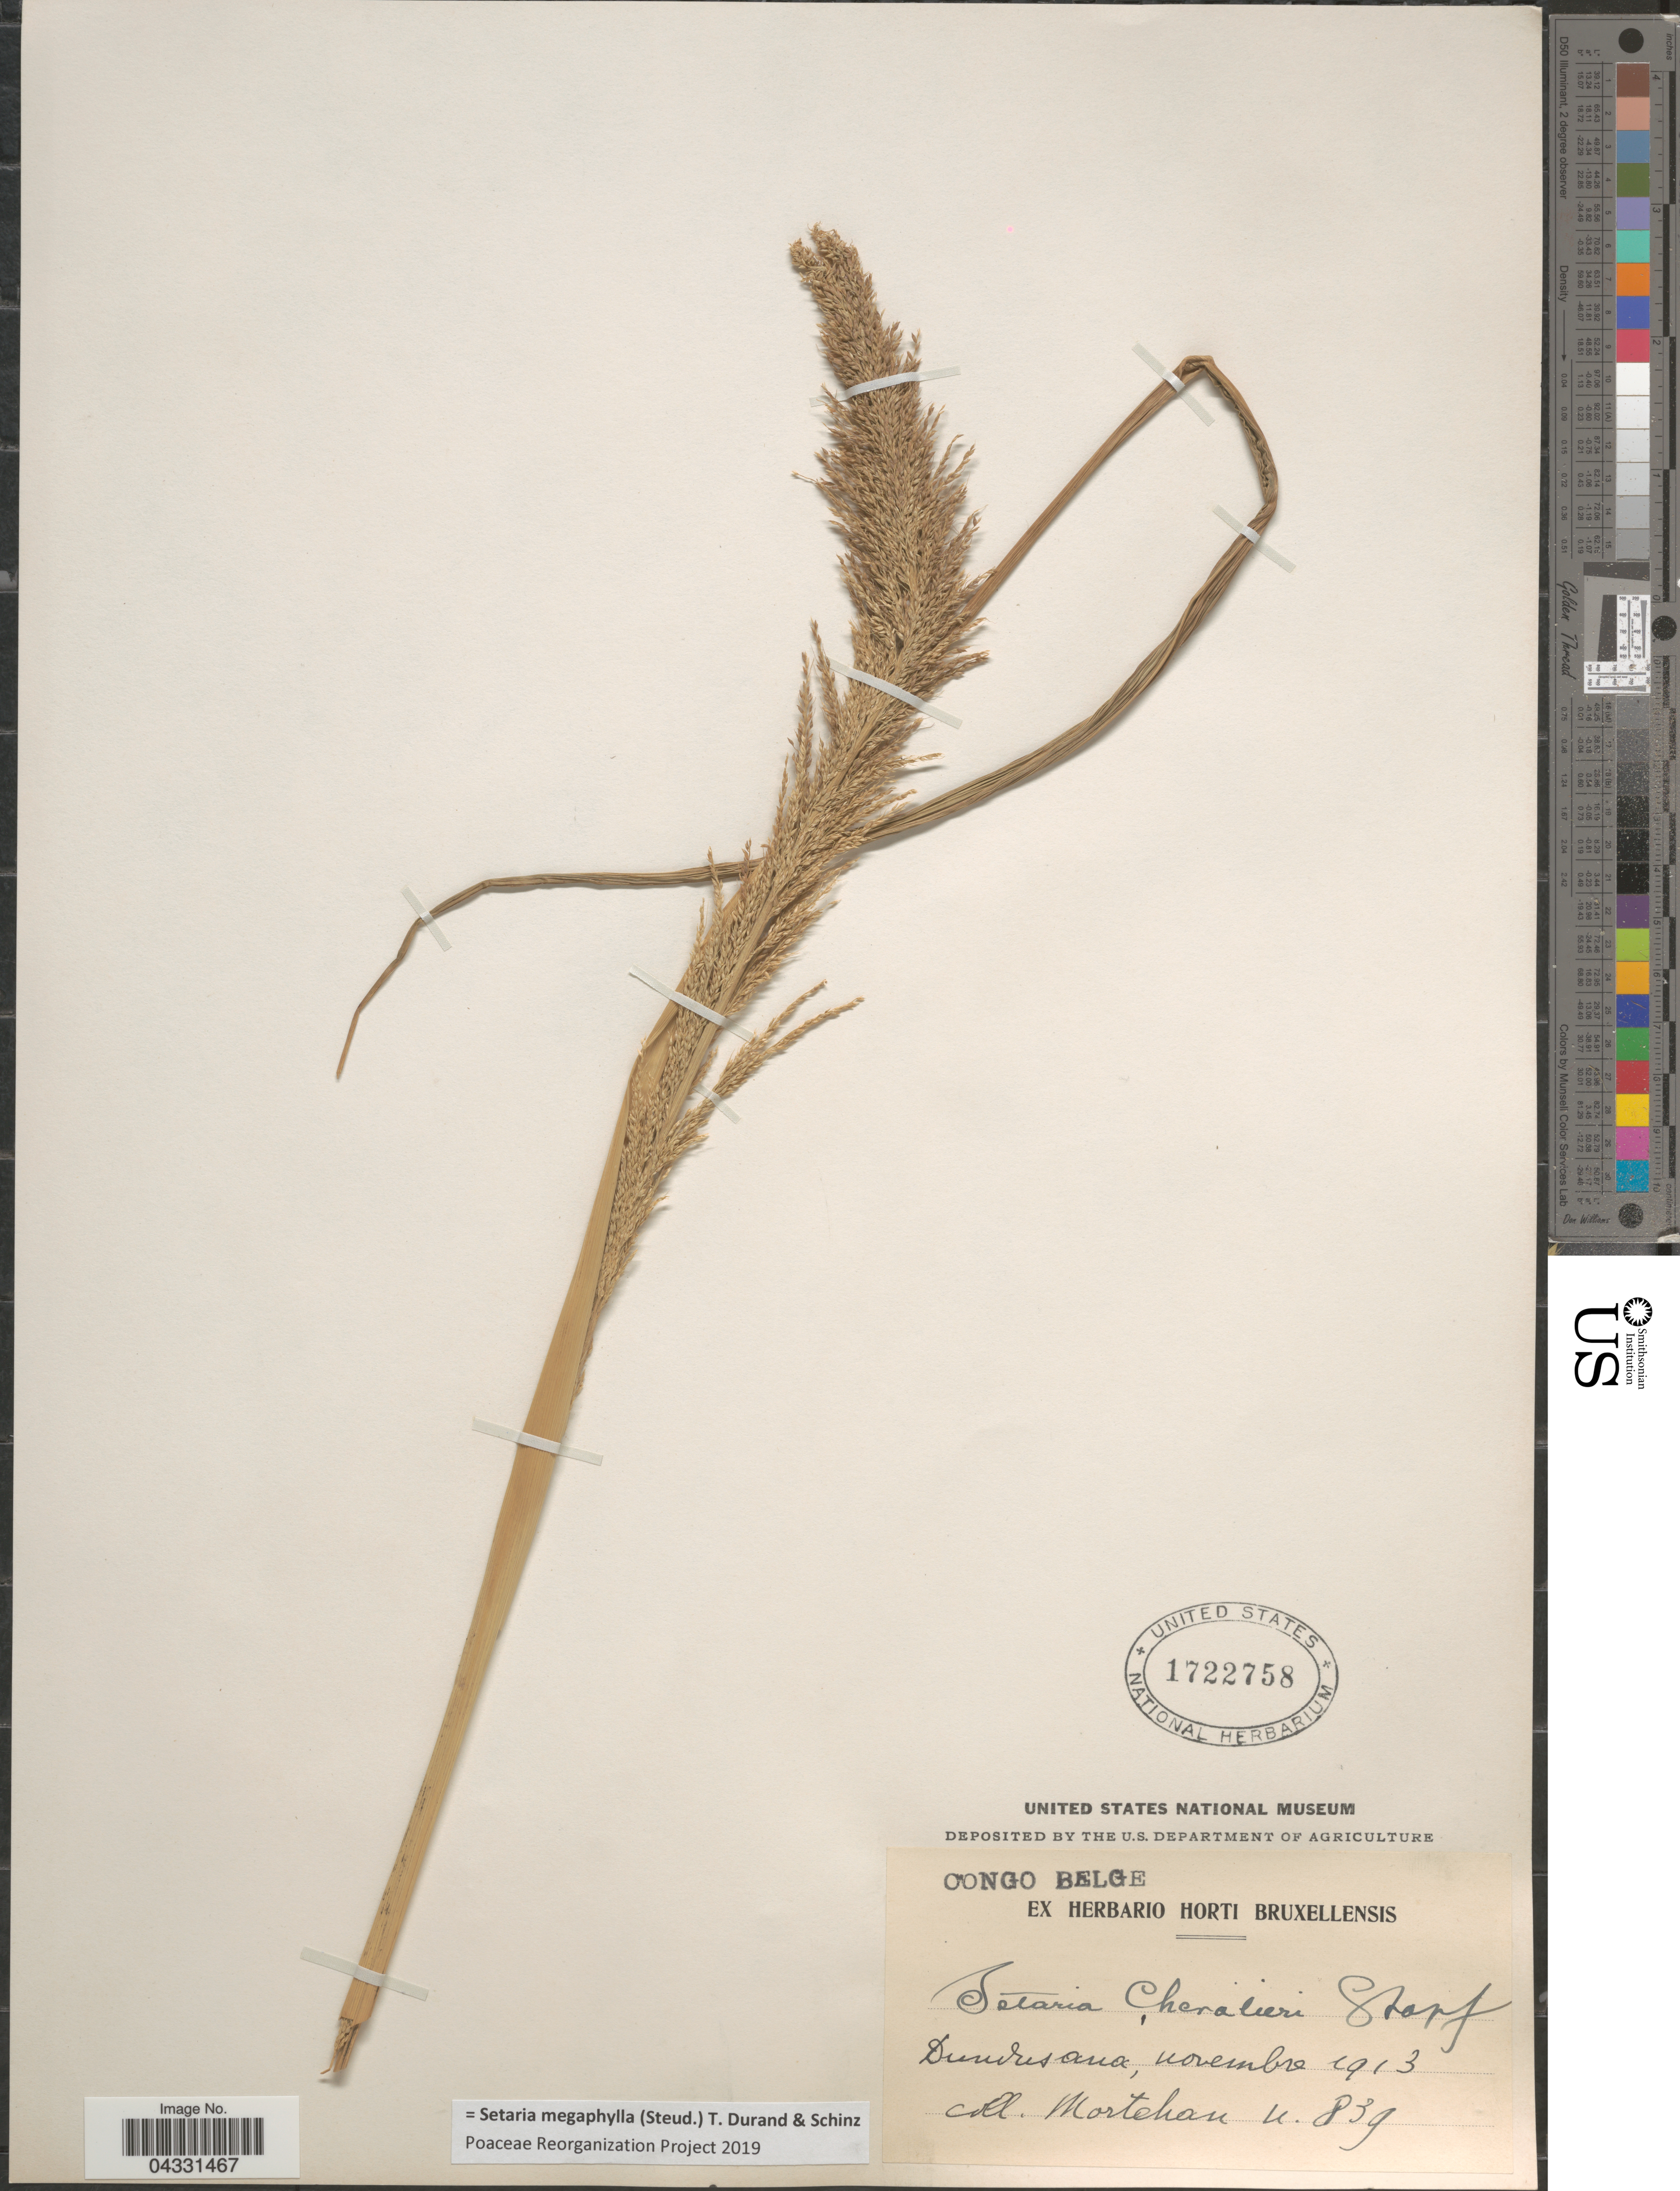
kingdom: Plantae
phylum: Tracheophyta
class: Liliopsida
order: Poales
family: Poaceae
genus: Setaria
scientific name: Setaria megaphylla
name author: (Steud.) Durieu & Schinz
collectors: Mortehan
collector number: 839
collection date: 1913-11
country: Congo, Democratic Republic of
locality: Congo Belge. Dundusana.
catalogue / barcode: US 1722758